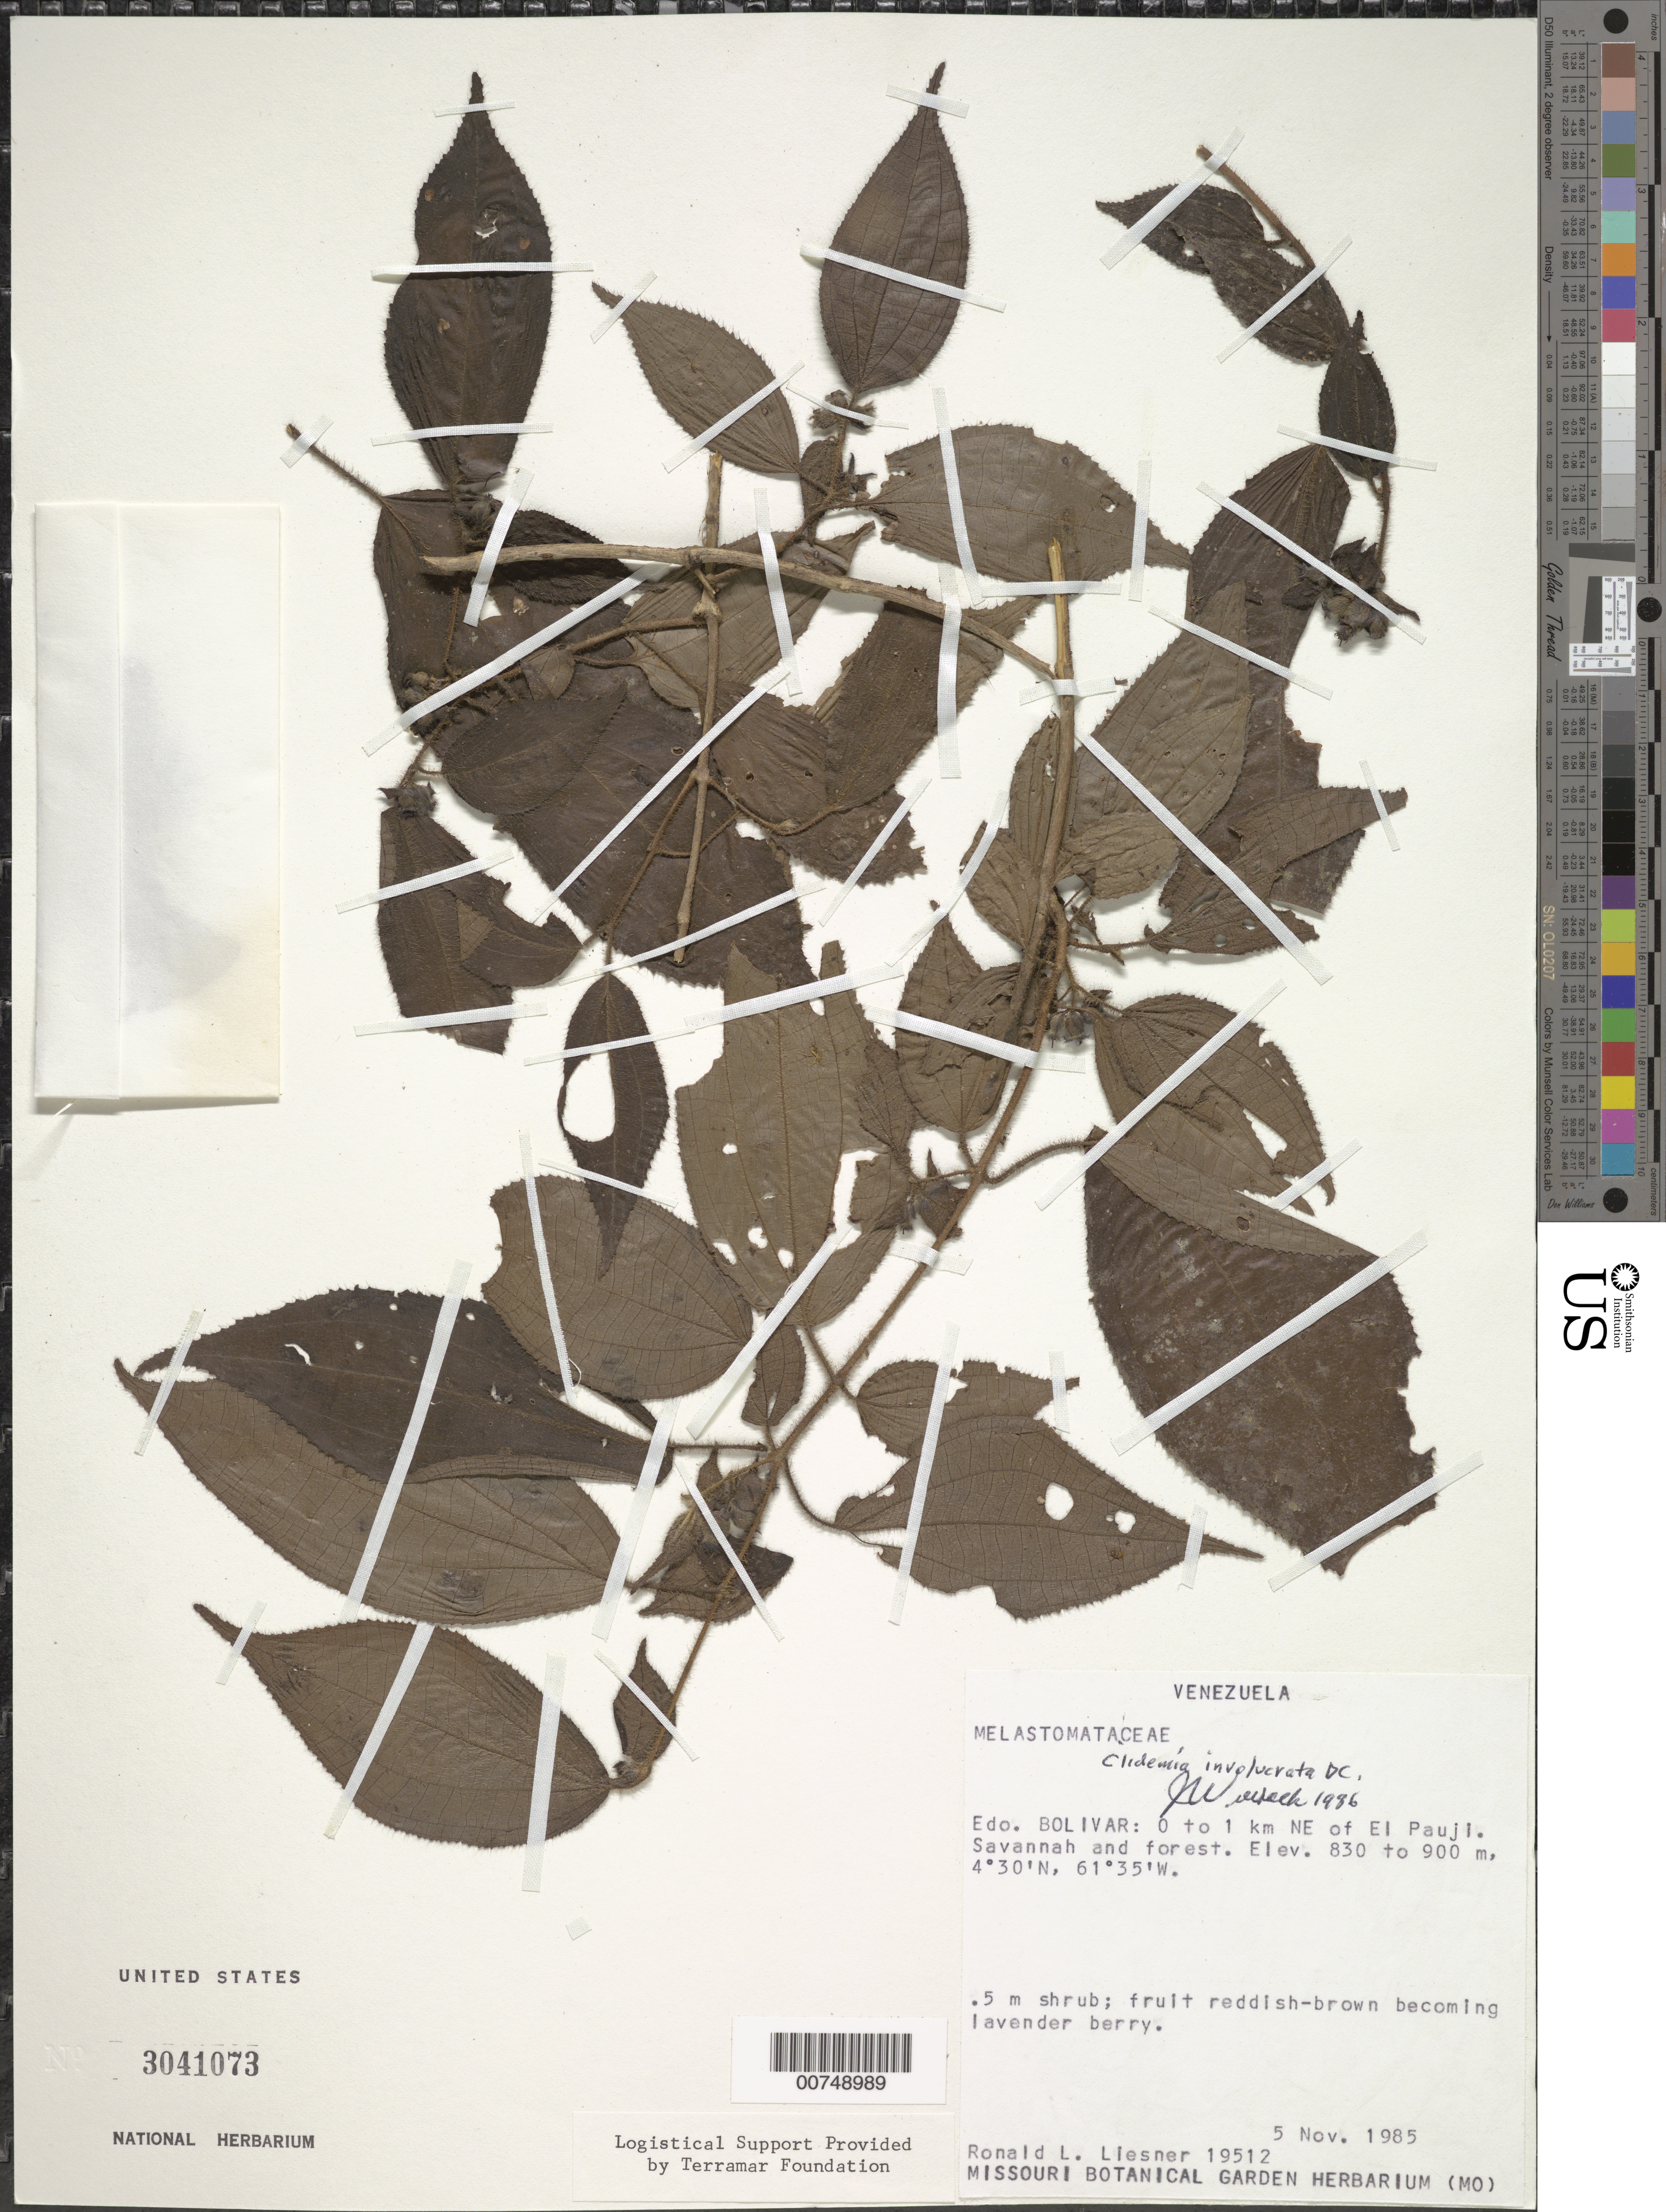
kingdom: Plantae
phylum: Tracheophyta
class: Magnoliopsida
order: Myrtales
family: Melastomataceae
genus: Clidemia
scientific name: Clidemia involucrata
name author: DC.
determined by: Wurdack, John J., (US), US (UNITED STATES)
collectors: R. L. Liesner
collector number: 19512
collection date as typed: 5-Nov-85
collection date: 1985-11-05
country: Venezuela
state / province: Bolívar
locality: El Pauji, 0-1 km NE of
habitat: Savanna and forest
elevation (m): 830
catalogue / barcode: US 3041073